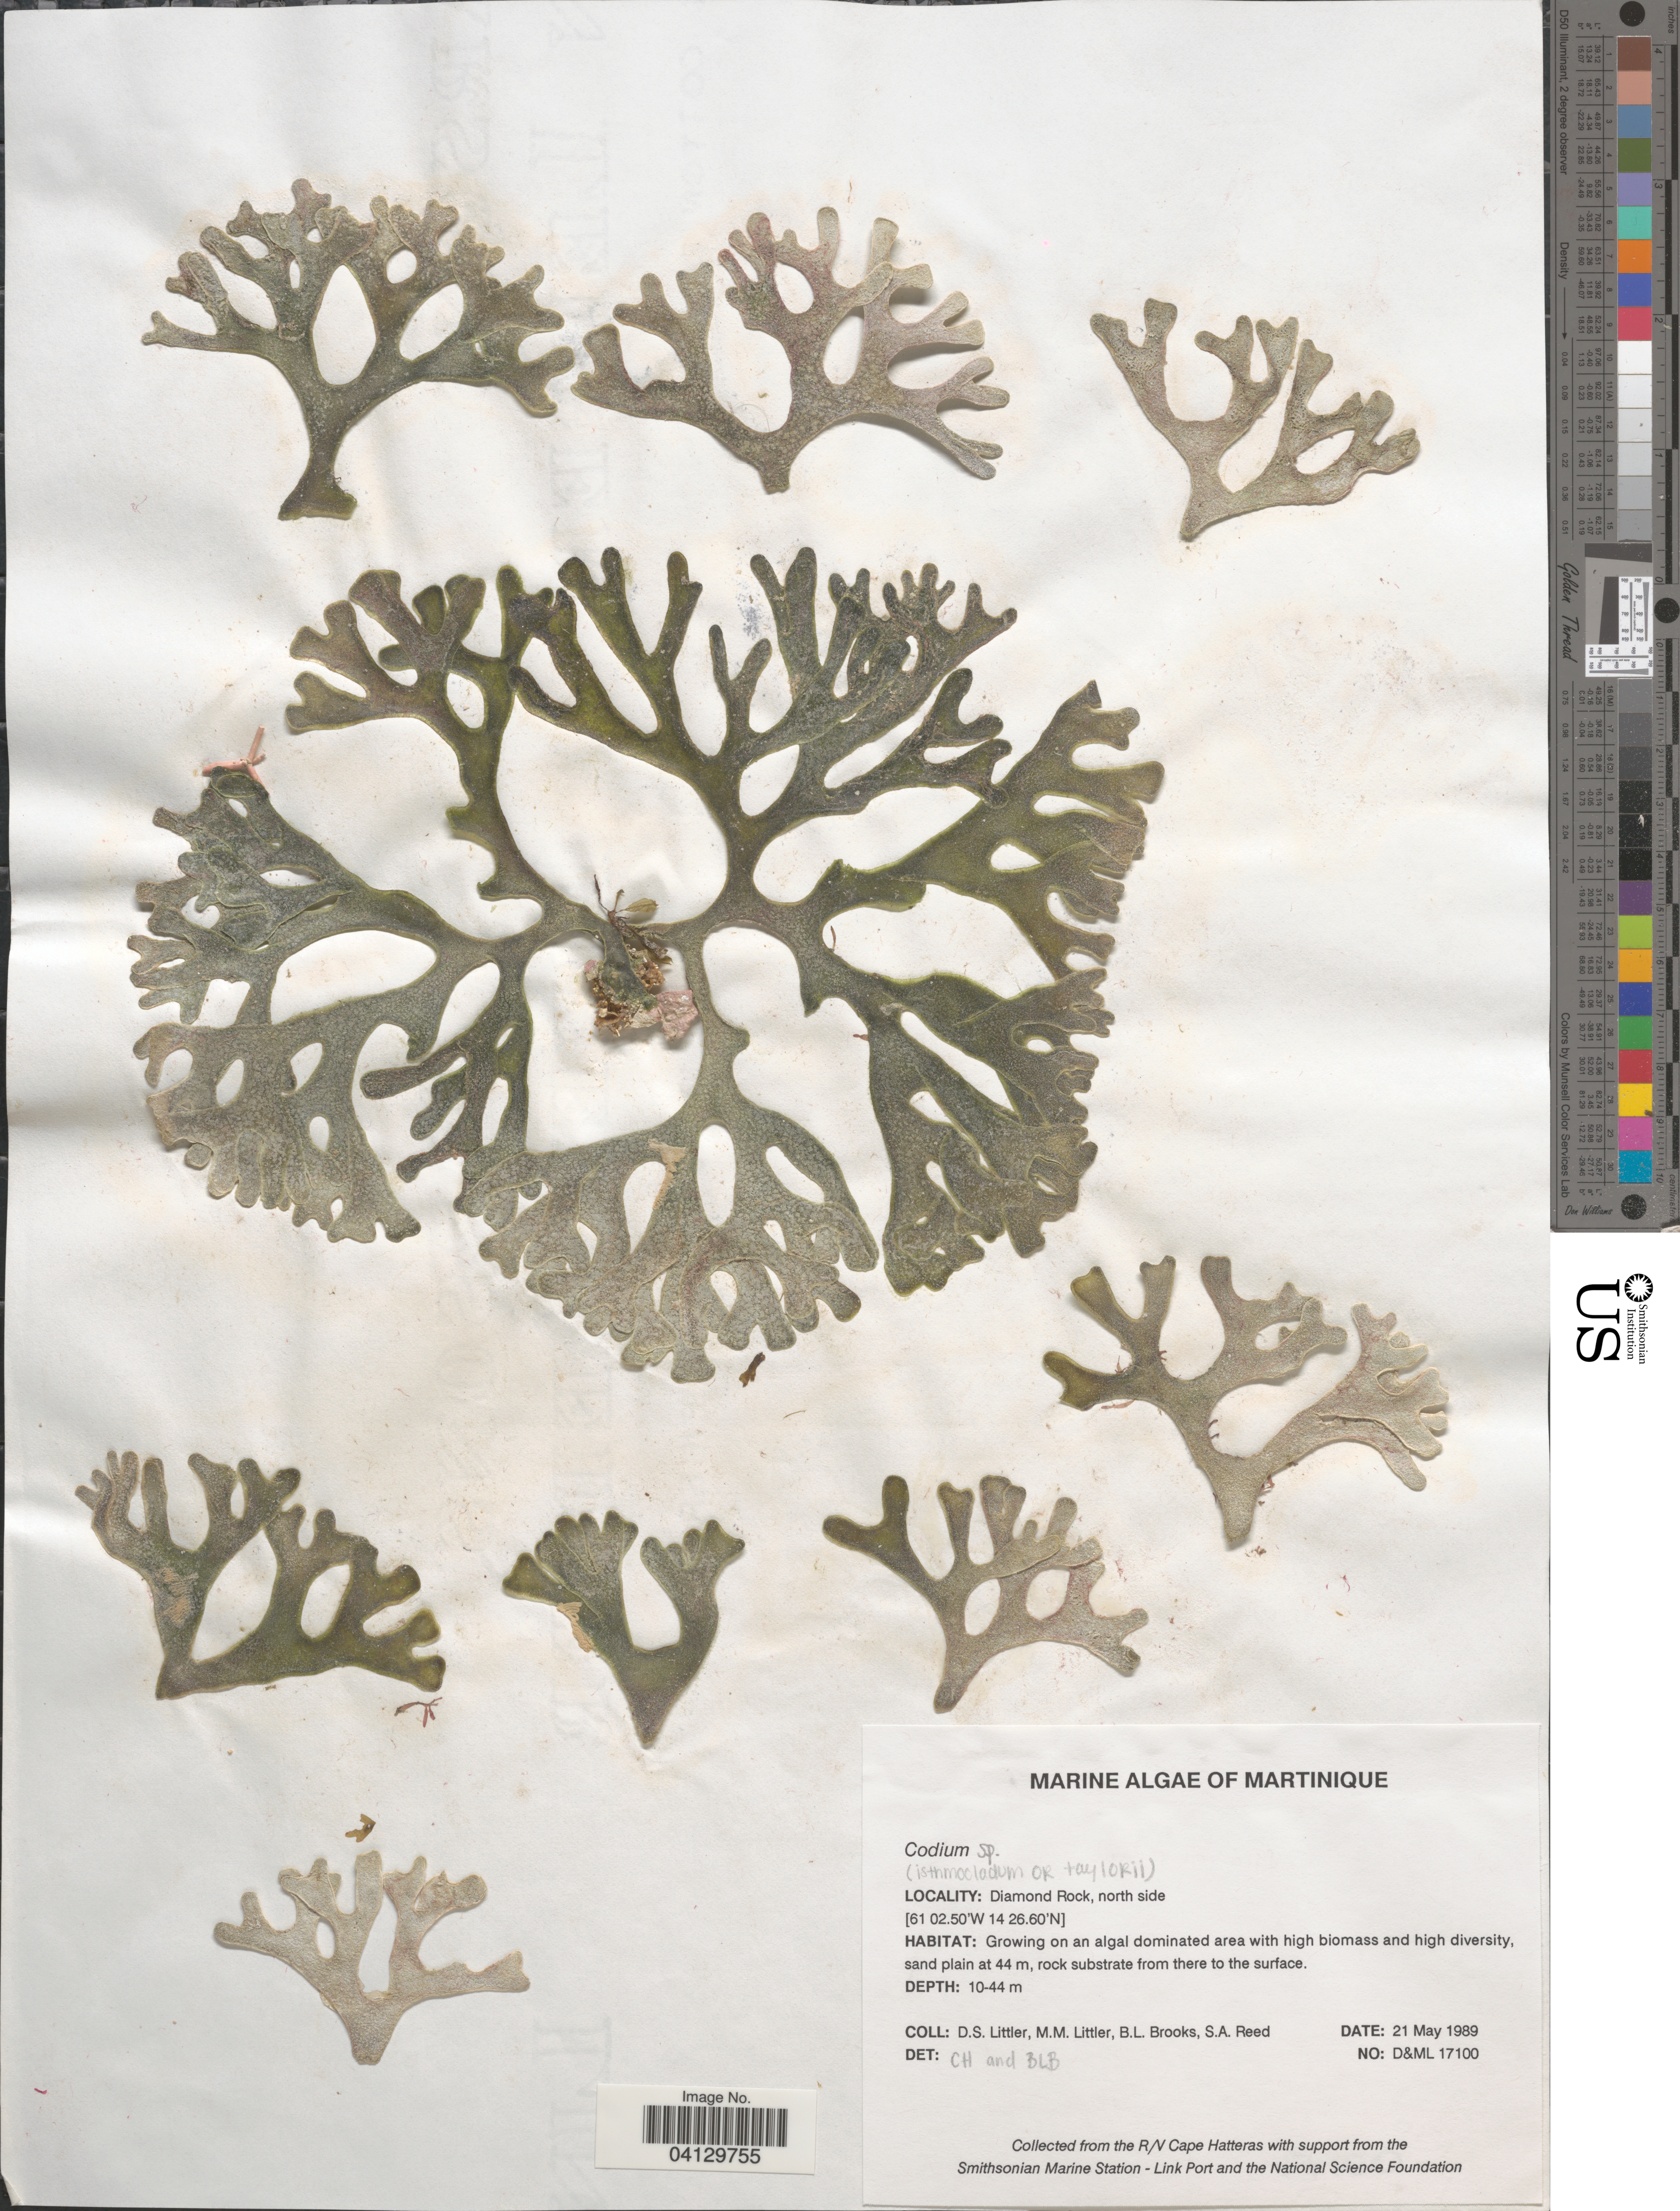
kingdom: Plantae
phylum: Chlorophyta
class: Ulvophyceae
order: Bryopsidales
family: Codiaceae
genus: Codium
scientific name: Codium sp.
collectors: D. S. Littler, B. Brooks & S. Reed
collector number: D&ML17100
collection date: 1989-05-21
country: Martinique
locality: Diamond Rock, north side.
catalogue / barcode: US 329097